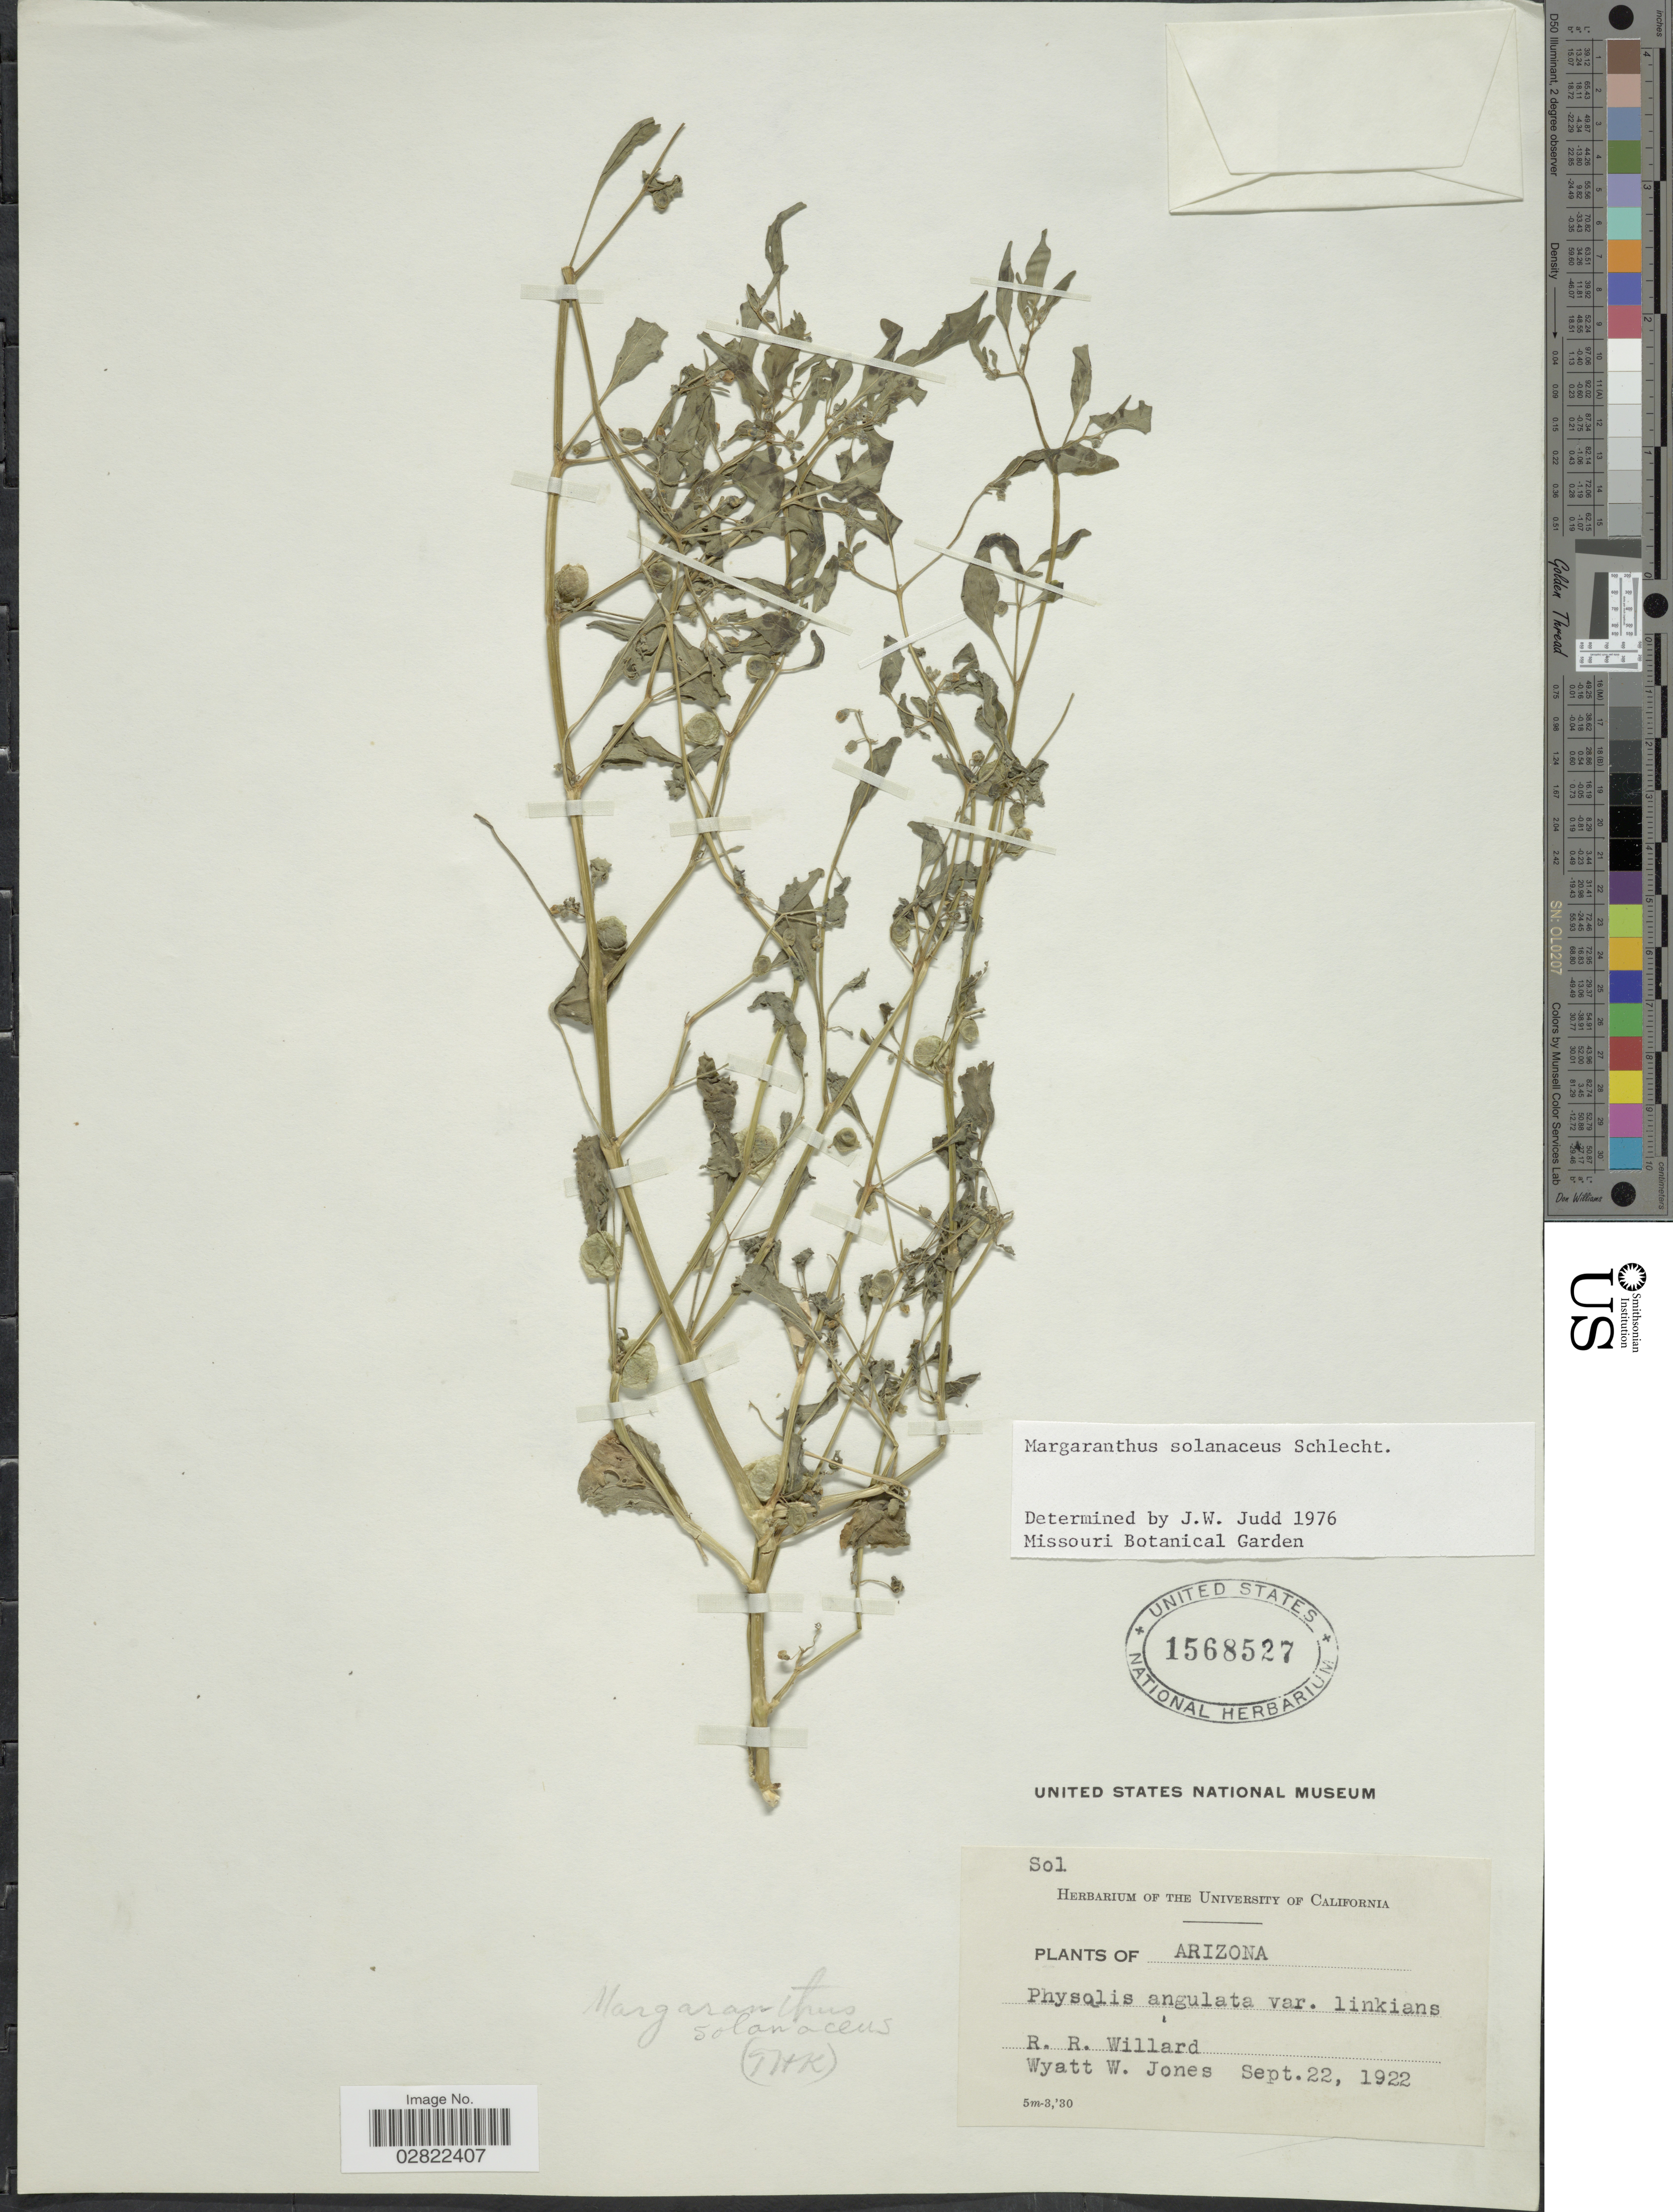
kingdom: Plantae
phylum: Tracheophyta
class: Magnoliopsida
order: Solanales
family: Solanaceae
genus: Margaranthus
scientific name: Margaranthus solanaceus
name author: Schltdl.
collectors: R. Willard & W. W. Jones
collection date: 1922-09-22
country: United States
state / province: Arizona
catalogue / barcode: US 1568527